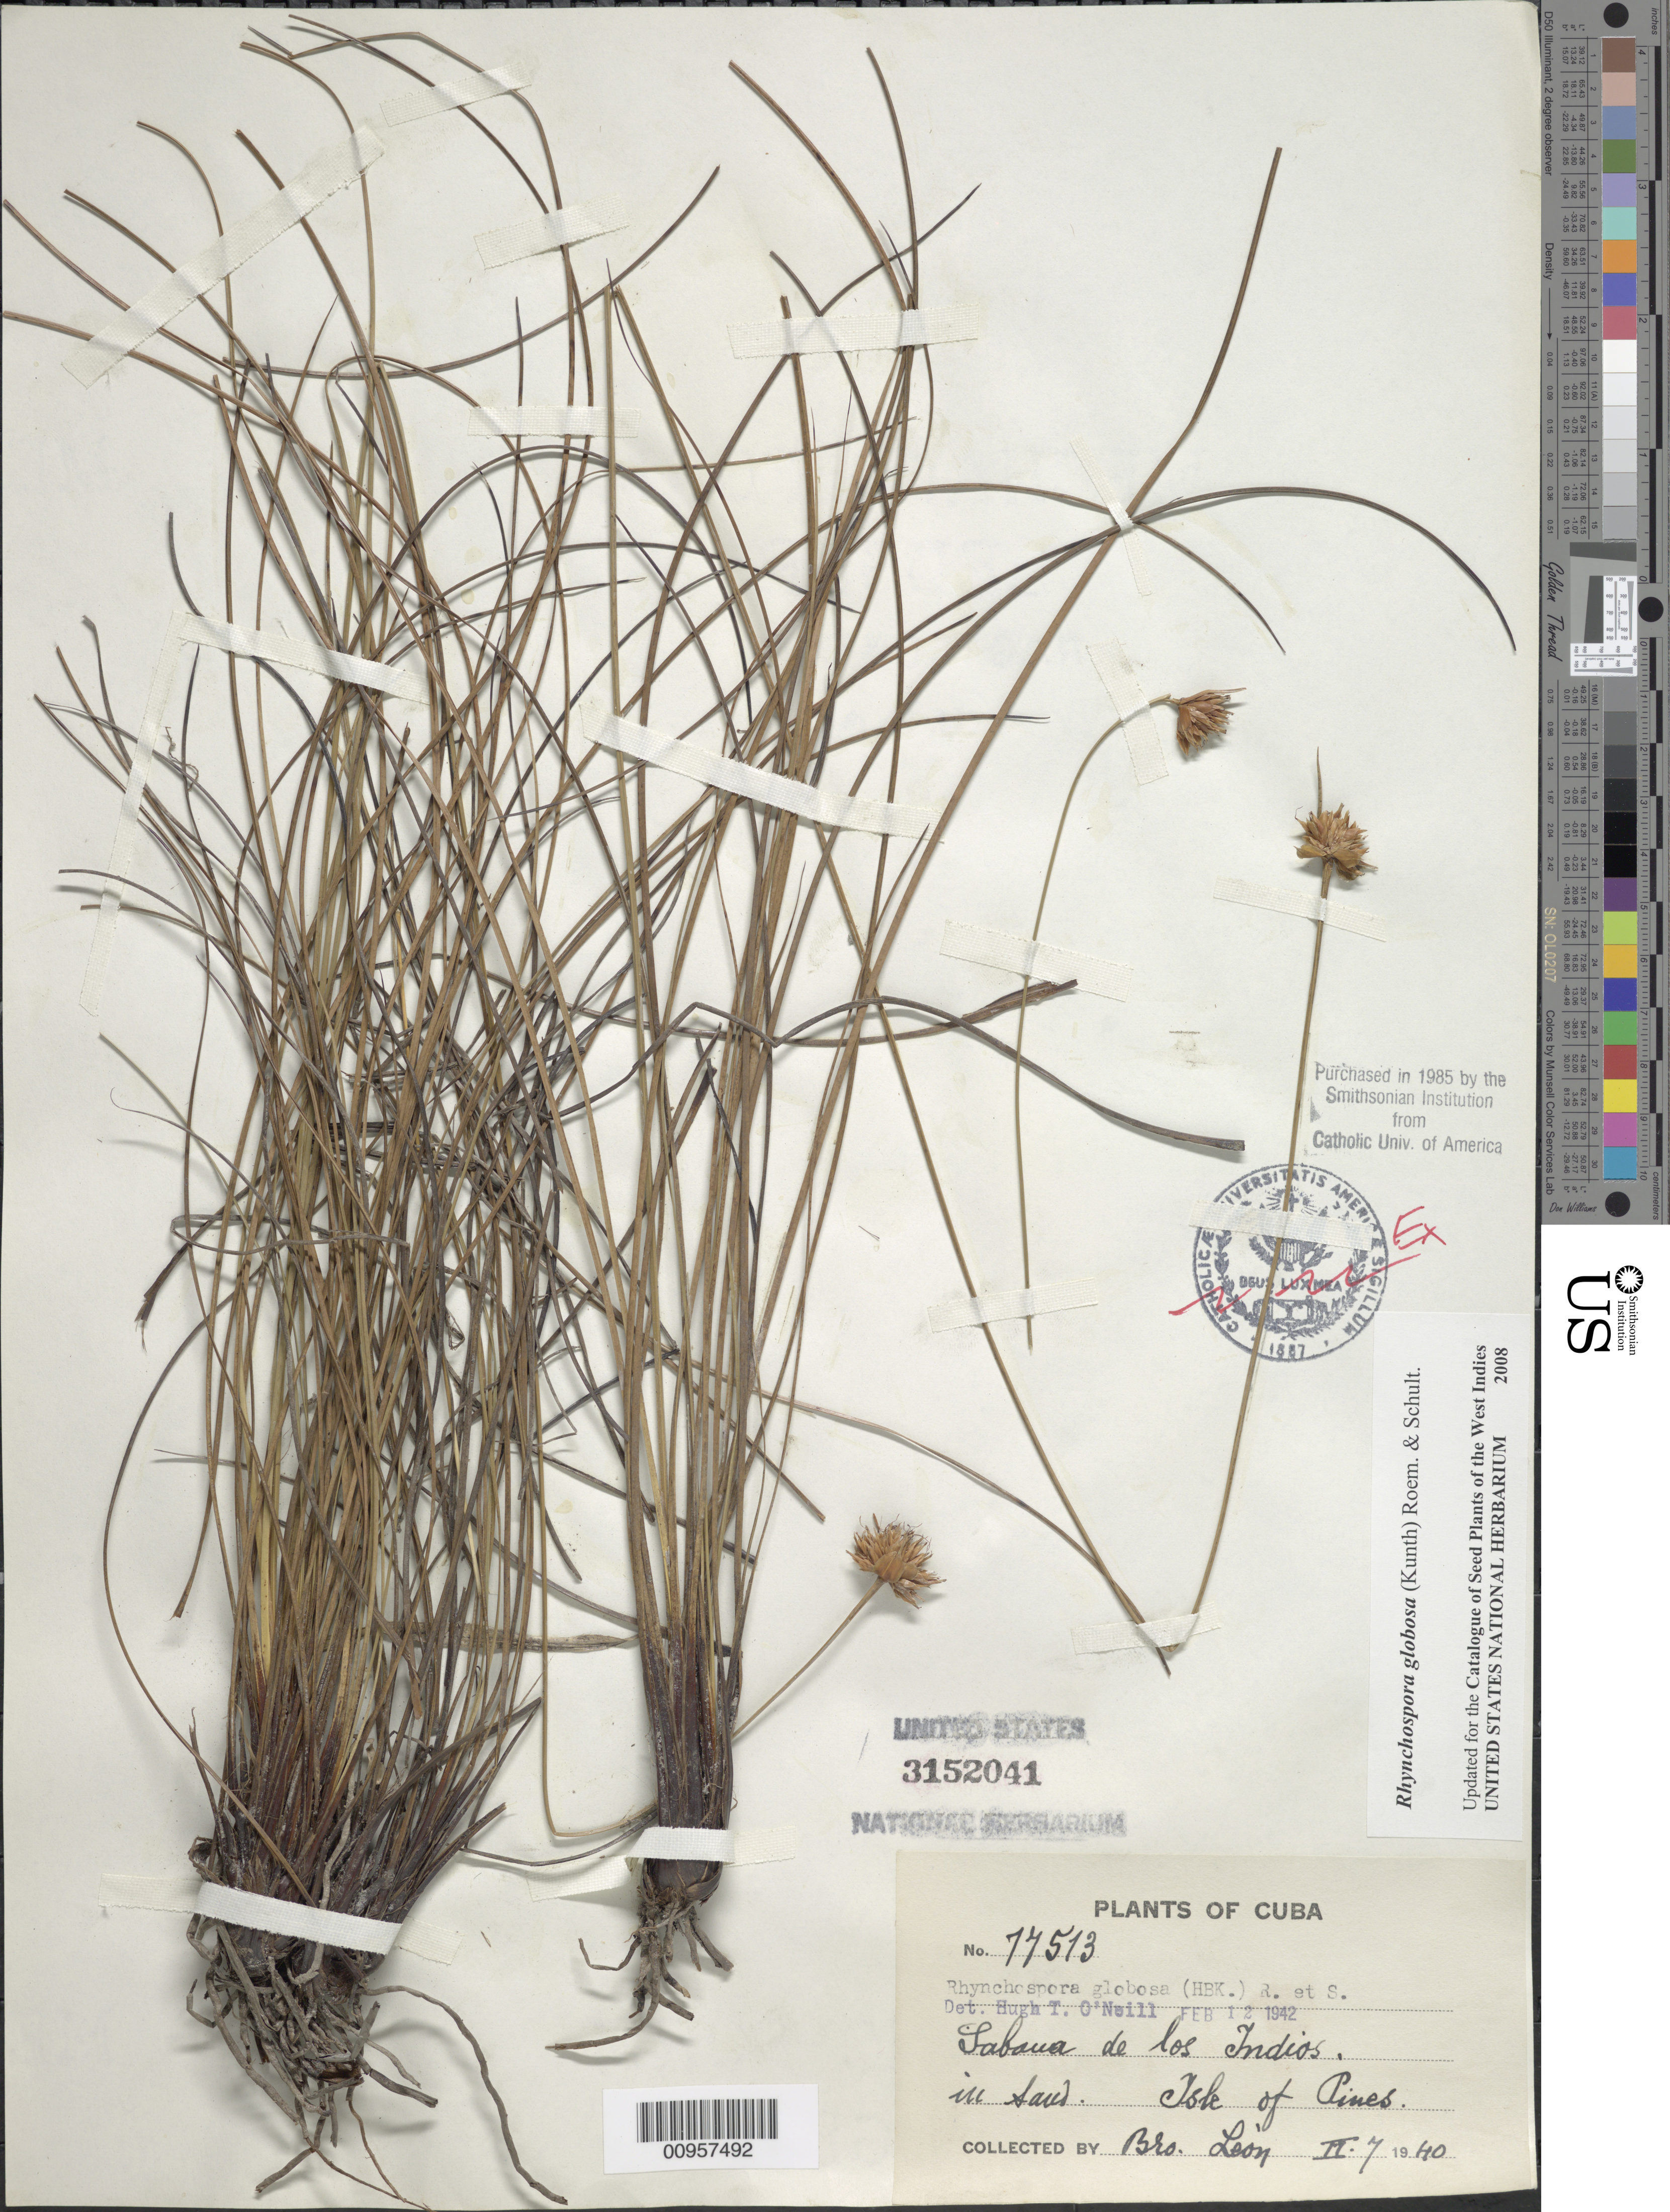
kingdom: Plantae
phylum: Tracheophyta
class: Liliopsida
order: Poales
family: Cyperaceae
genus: Rhynchospora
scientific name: Rhynchospora globosa var. globosa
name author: (Kunth) Roem. & Schult.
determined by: Strong, M. T., (US), Smithsonian Institution - National Museum of Natural History (UNITED STATES)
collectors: Bro. León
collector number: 77513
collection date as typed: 07 Feb 1940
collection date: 1940-02-07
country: Cuba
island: Isla de la Juventud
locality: Sabana de los Indios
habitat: In sand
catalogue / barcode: US 3152041